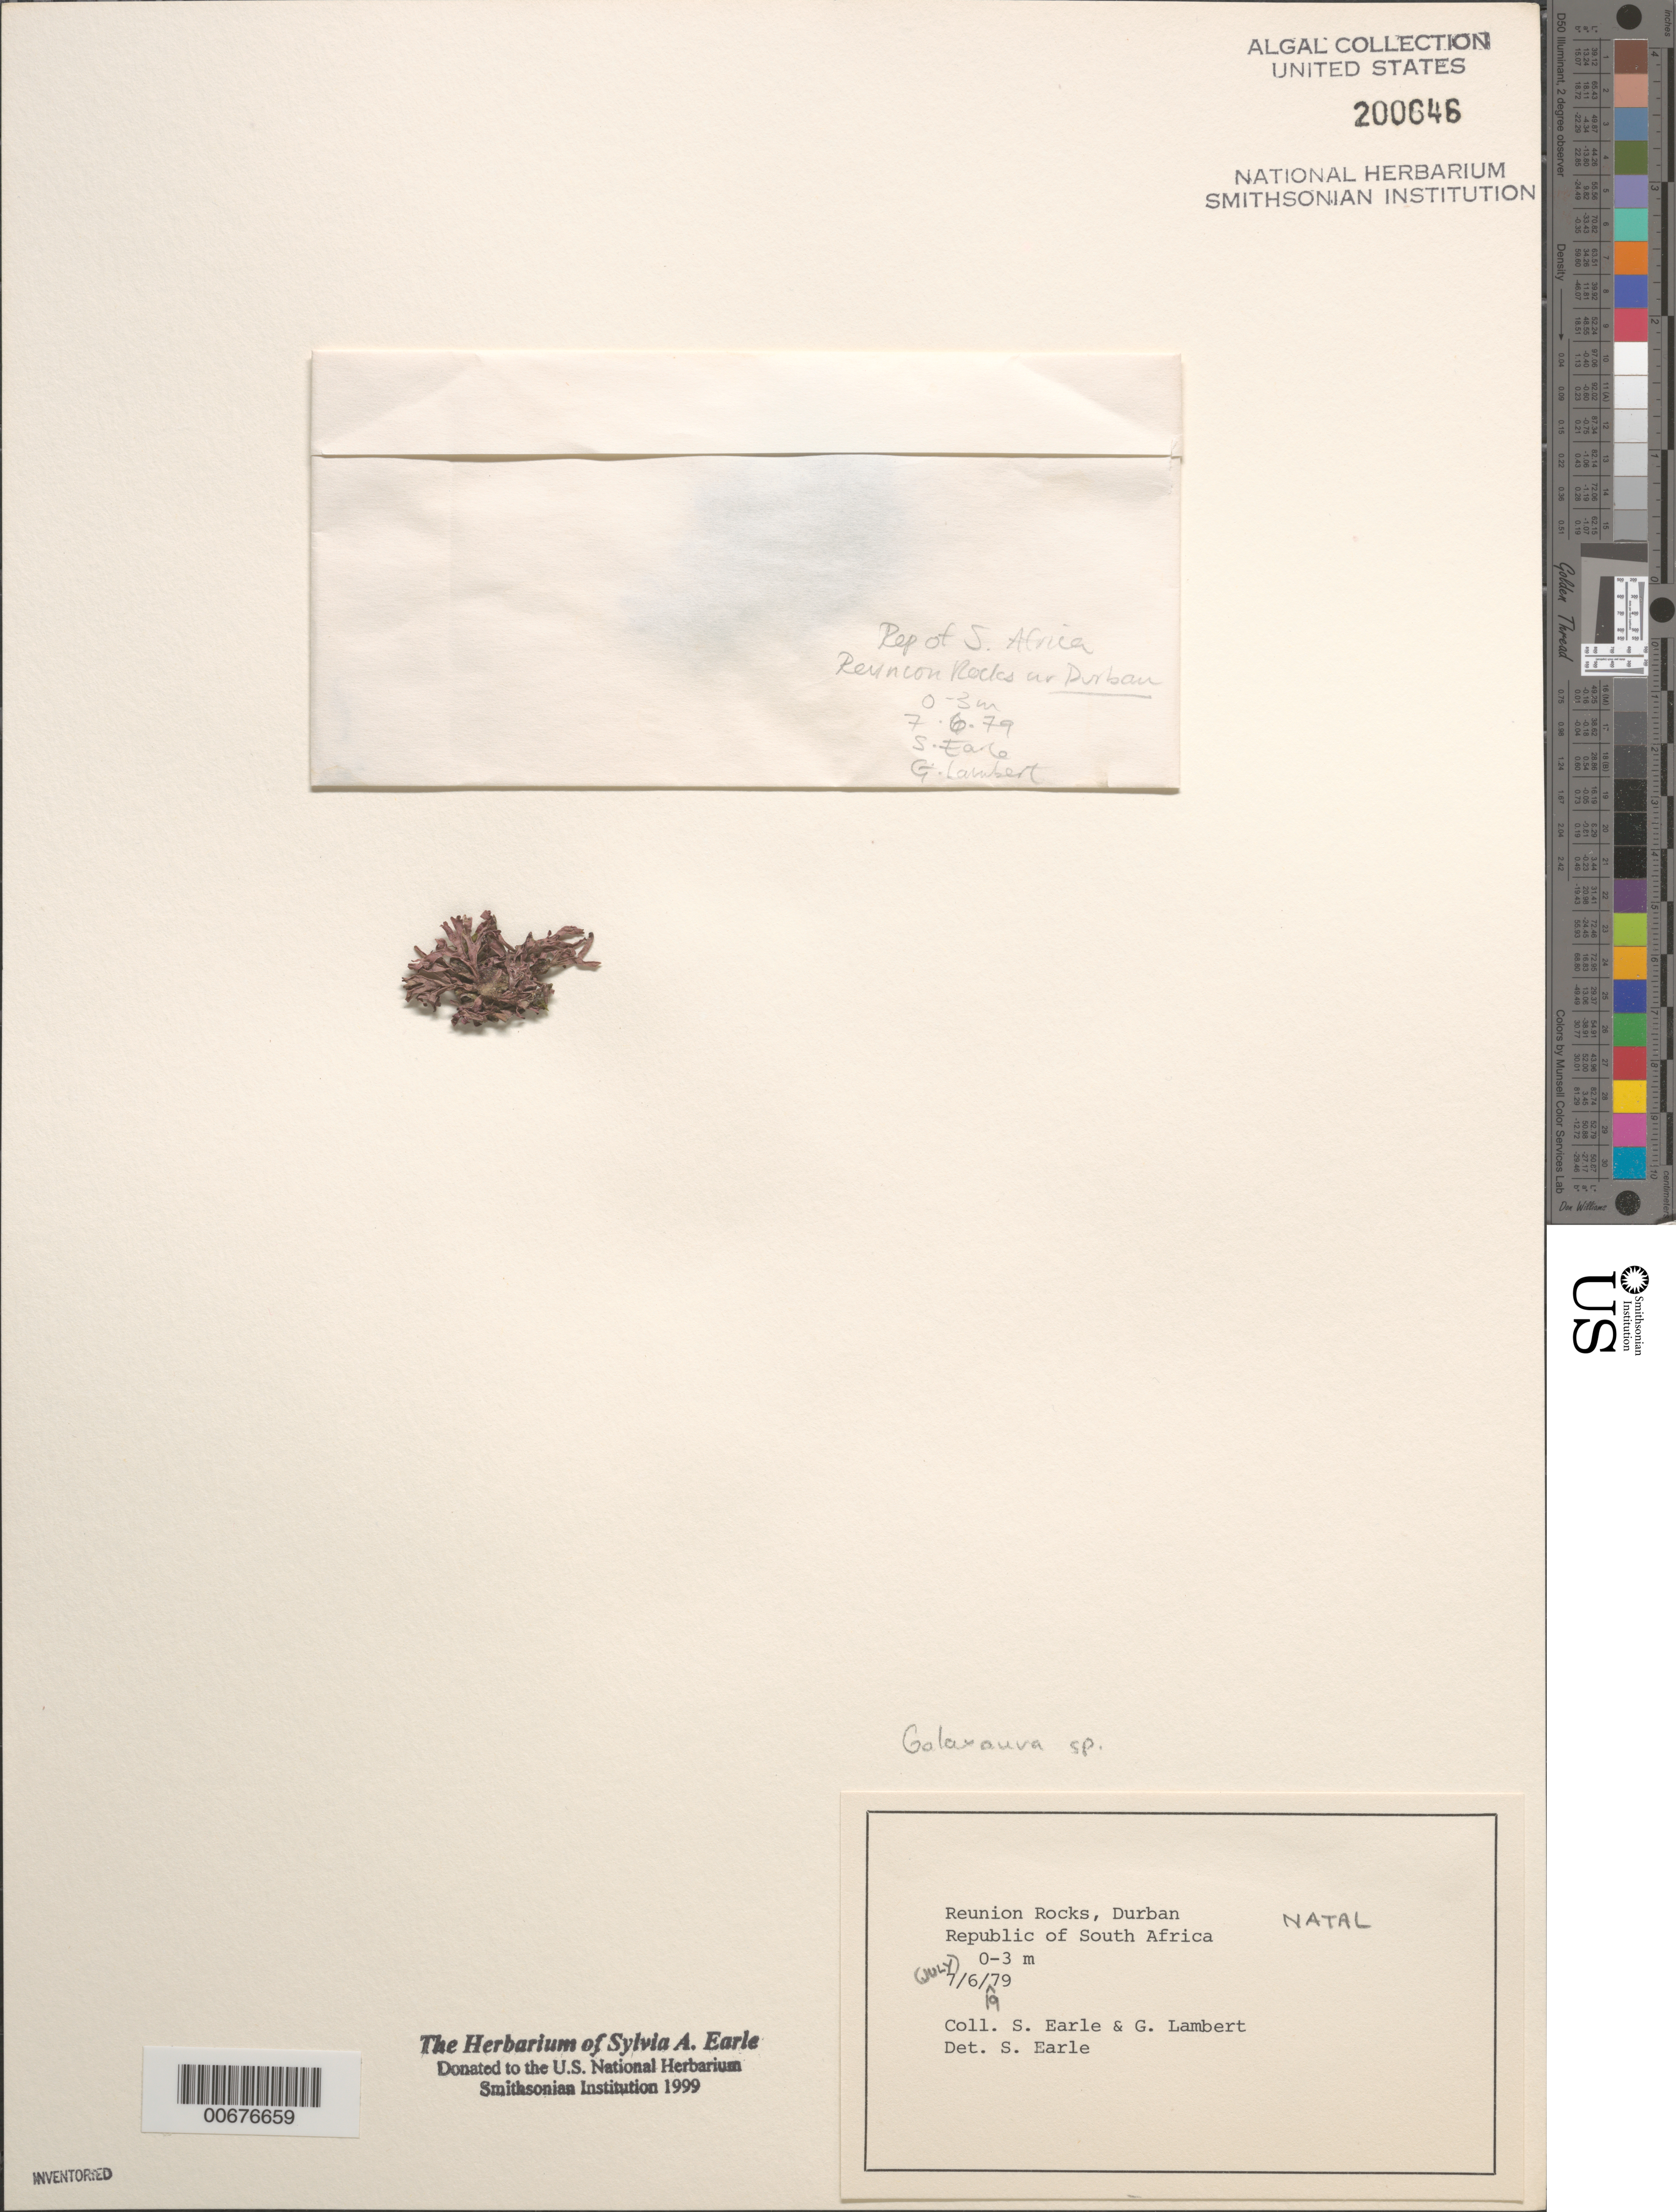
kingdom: Plantae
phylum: Rhodophyta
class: Florideophyceae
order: Nemaliales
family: Galaxauraceae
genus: Galaxaura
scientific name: Galaxaura sp.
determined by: Earle, S. A.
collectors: S. A. Earle & G. Lambert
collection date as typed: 06 Jul 1979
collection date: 1979-07-06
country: South Africa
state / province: KwaZulu-Natal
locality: Reunion Rocks, Durban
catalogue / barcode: US 200646